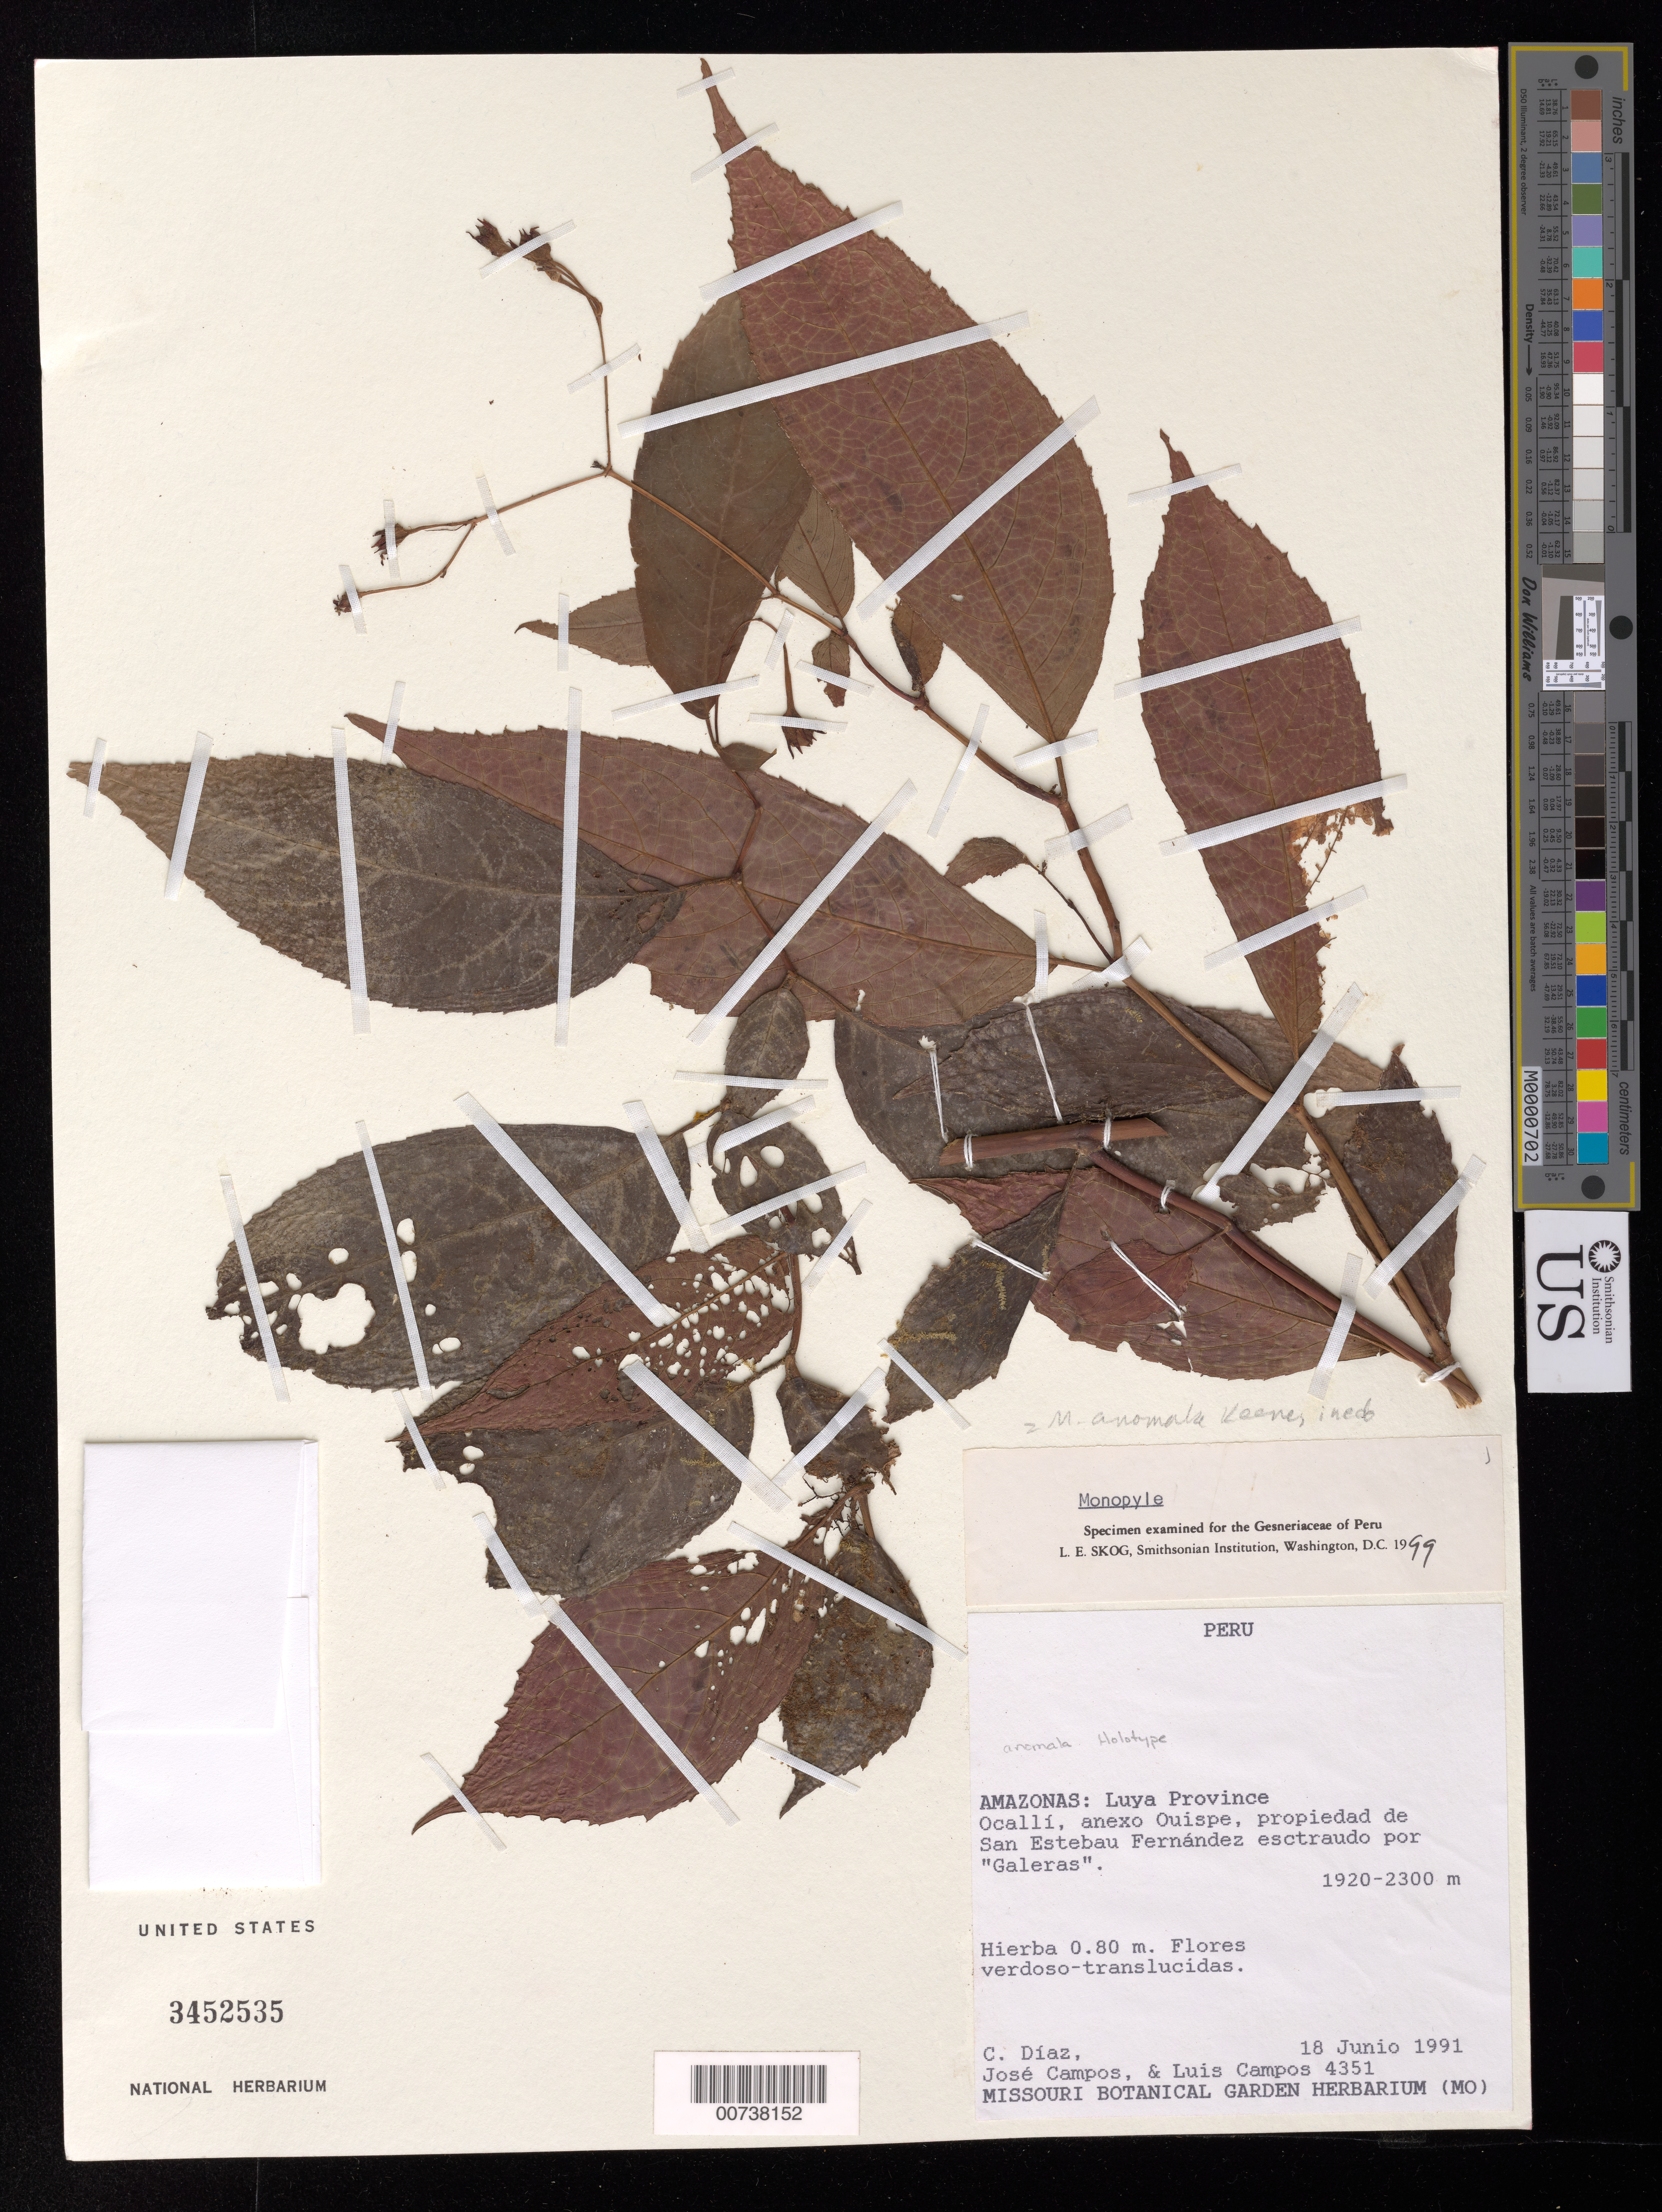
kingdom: Plantae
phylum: Tracheophyta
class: Magnoliopsida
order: Lamiales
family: Gesneriaceae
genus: Monopyle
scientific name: Monopyle sp.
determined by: Skog, Laurence E.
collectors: C. Díaz S., J. Campos & L. Campos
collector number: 4351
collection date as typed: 18 Jun 1991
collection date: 1991-06-18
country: Peru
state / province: Amazonas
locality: Prov. Luya; Ocallí, anexo Ouispe, propiedad de San Estabau Fernández esctraudo por "Galeras"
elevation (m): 1920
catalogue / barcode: US 3452535